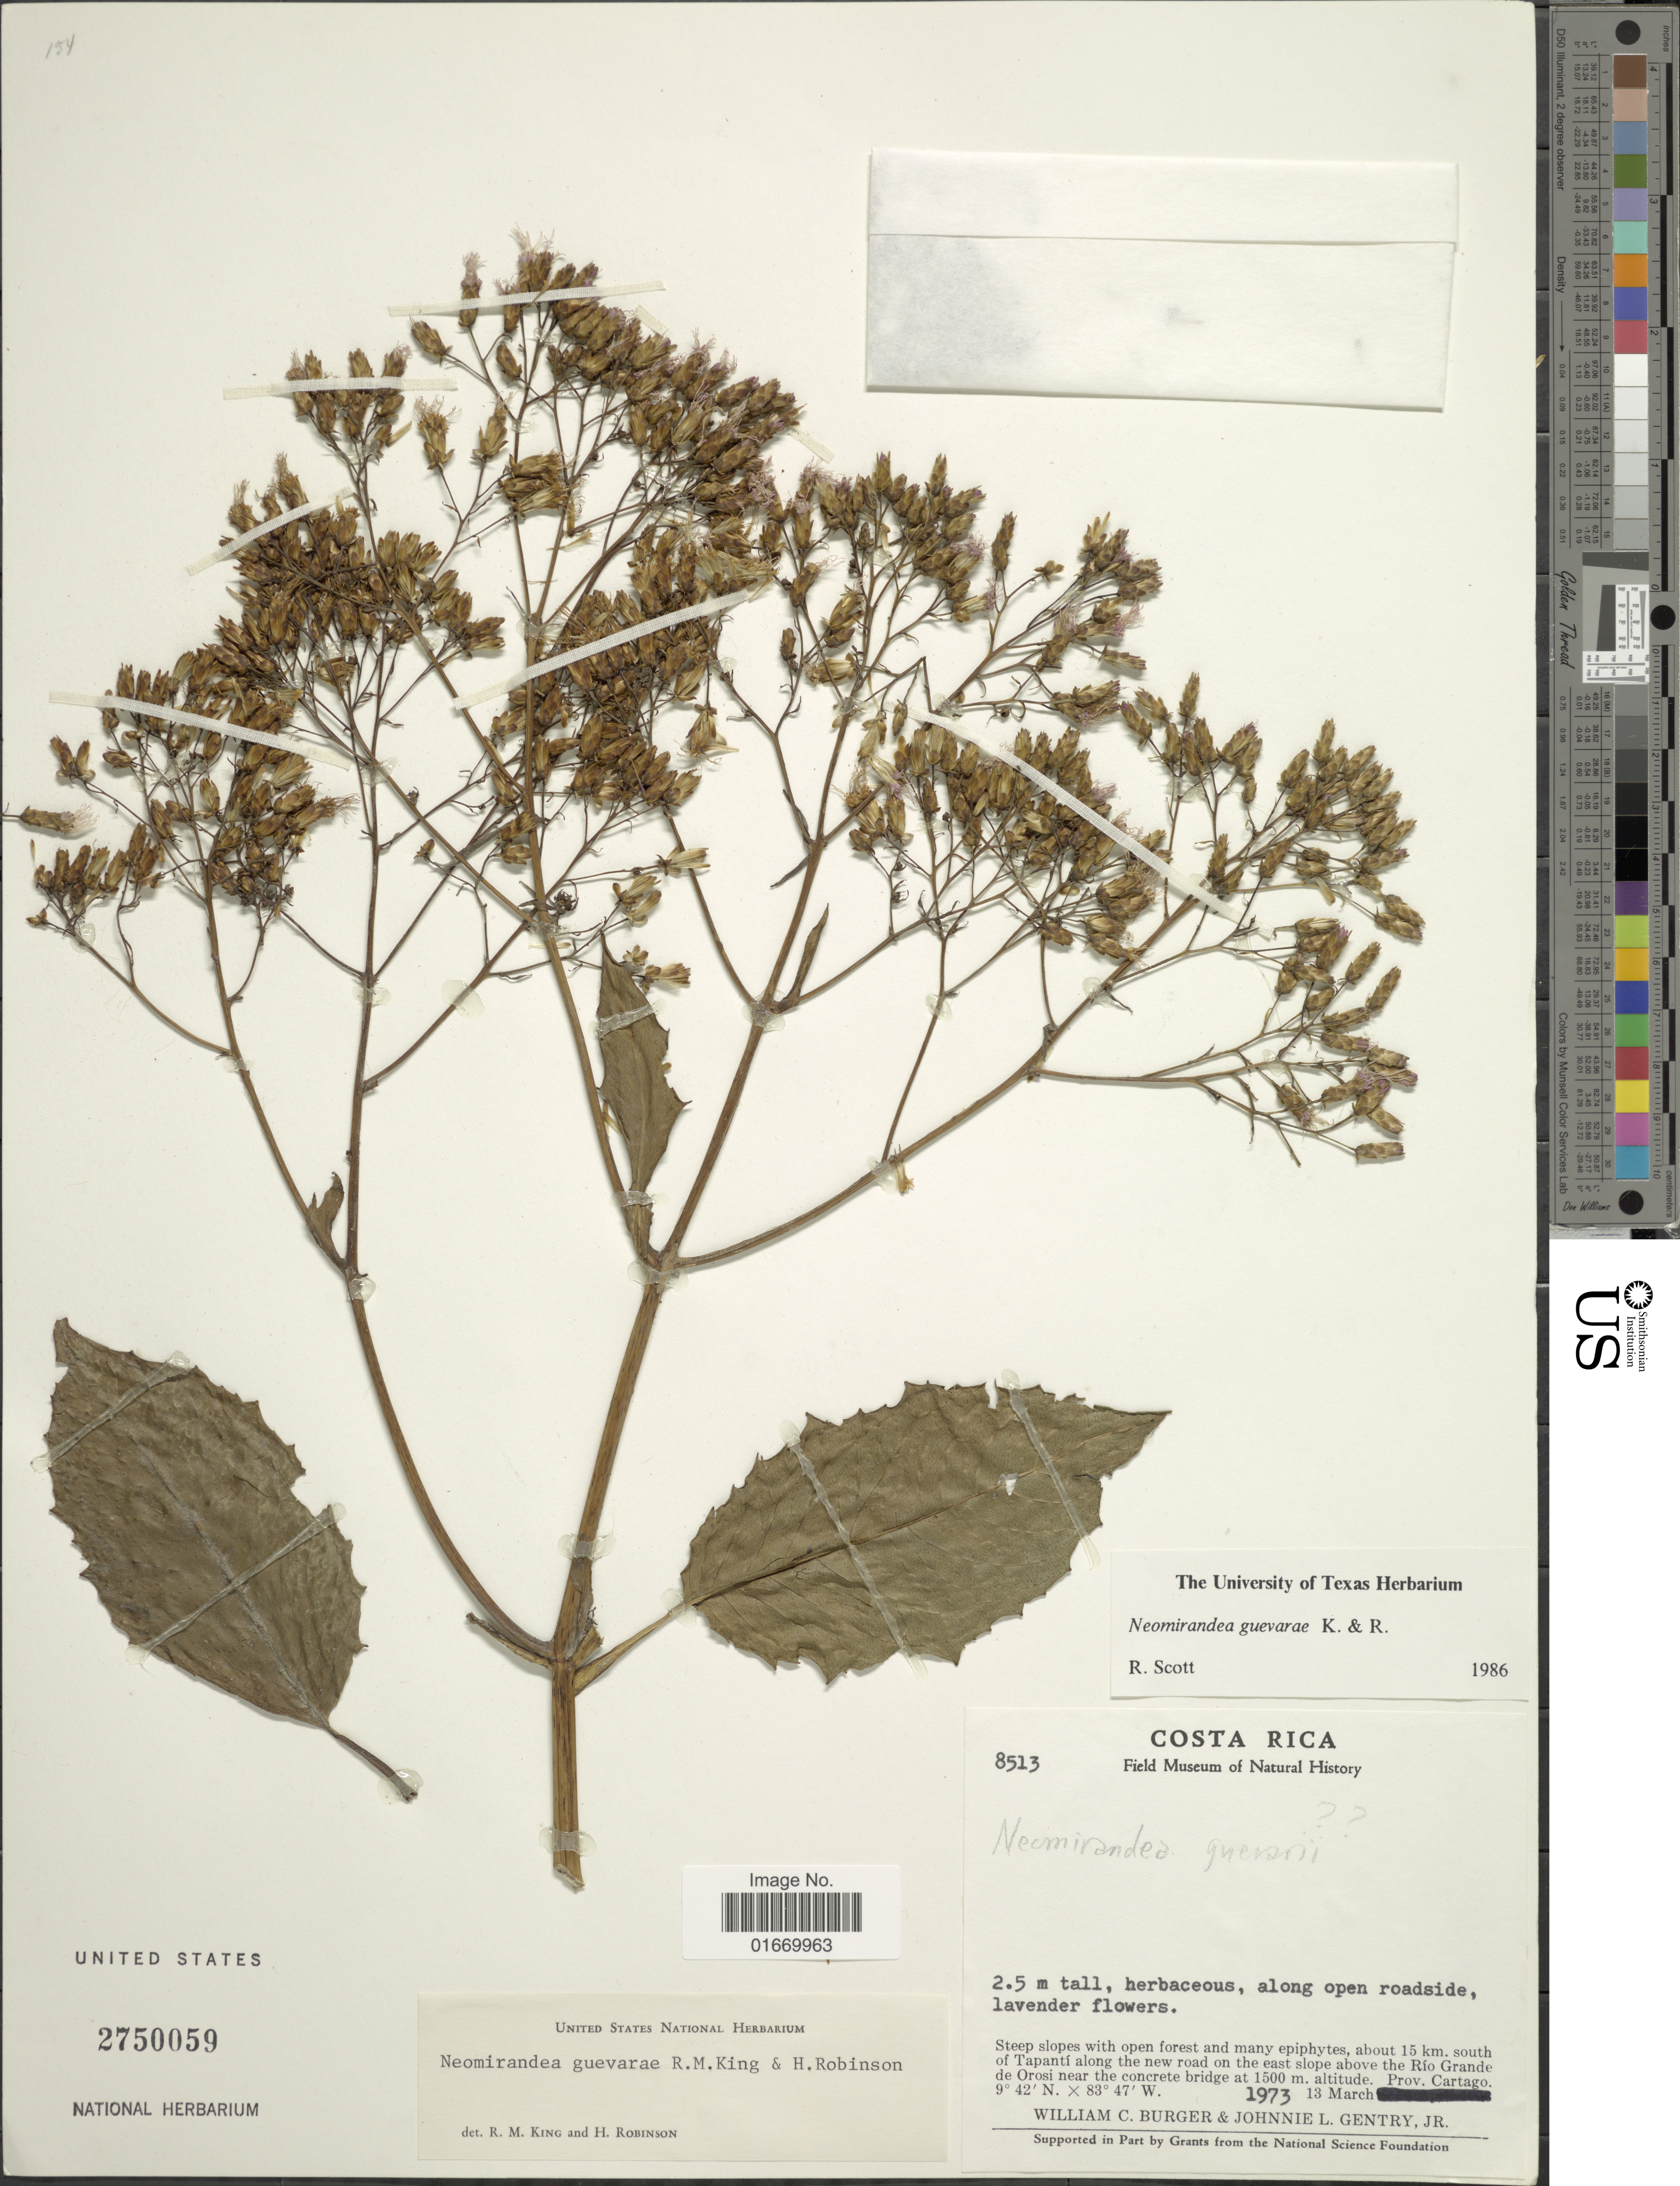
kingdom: Plantae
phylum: Tracheophyta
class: Magnoliopsida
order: Asterales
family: Asteraceae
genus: Neomirandea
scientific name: Neomirandea guevarii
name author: R.M. King & H. Rob.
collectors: W. Burger & J. L. Gentry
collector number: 8513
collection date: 1973-03-13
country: Costa Rica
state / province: Cartago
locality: About 15 km south of Tapanti along the new road on the east slope above the Rio Grande de Orosi near the concrete bridge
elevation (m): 1500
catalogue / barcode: US 2750059